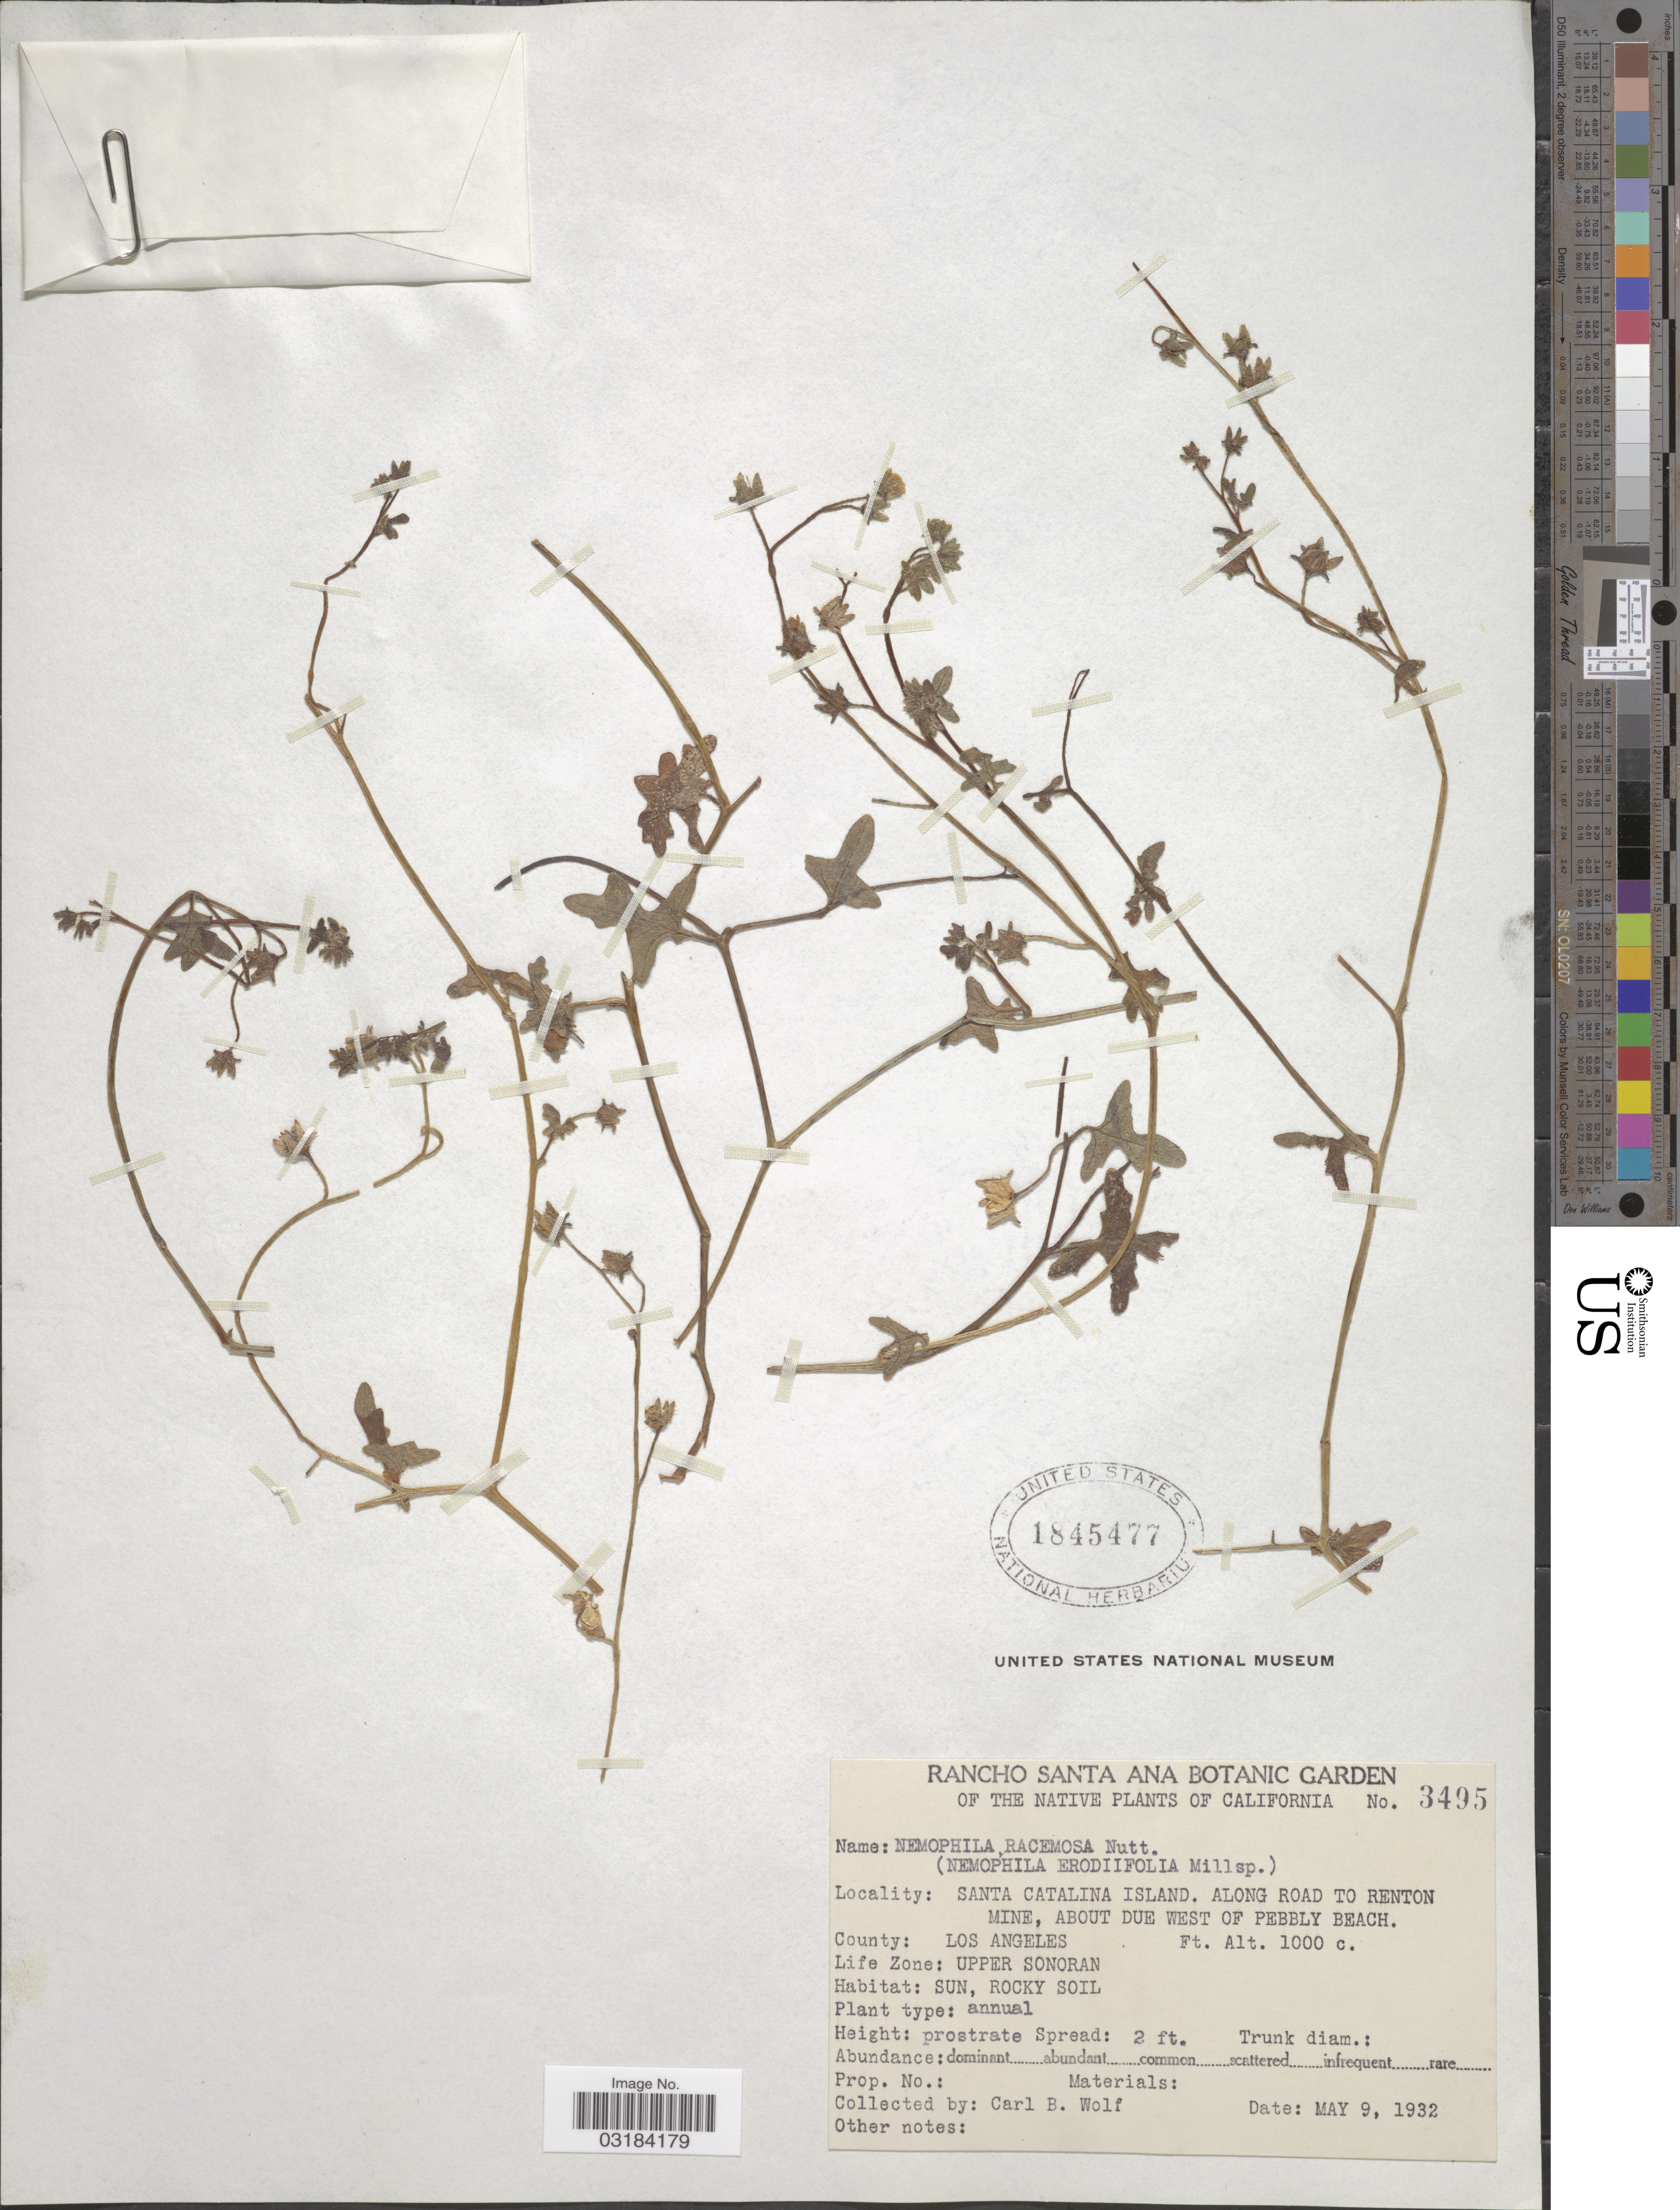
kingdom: Plantae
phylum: Tracheophyta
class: Magnoliopsida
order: Boraginales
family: Hydrophyllaceae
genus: Pholistoma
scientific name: Pholistoma racemosum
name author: (Nutt. ex A. Gray) Constance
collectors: C. B. Wolf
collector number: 3495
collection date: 1932-05-09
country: United States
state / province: California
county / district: Los Angeles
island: Santa Catalina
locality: Santa Catalina Island, along road to Renton Mine, about due west of Pebbly Beach. County: Los Angeles, Life Zone: Upper Sonoran.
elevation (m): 305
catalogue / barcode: US 1845477